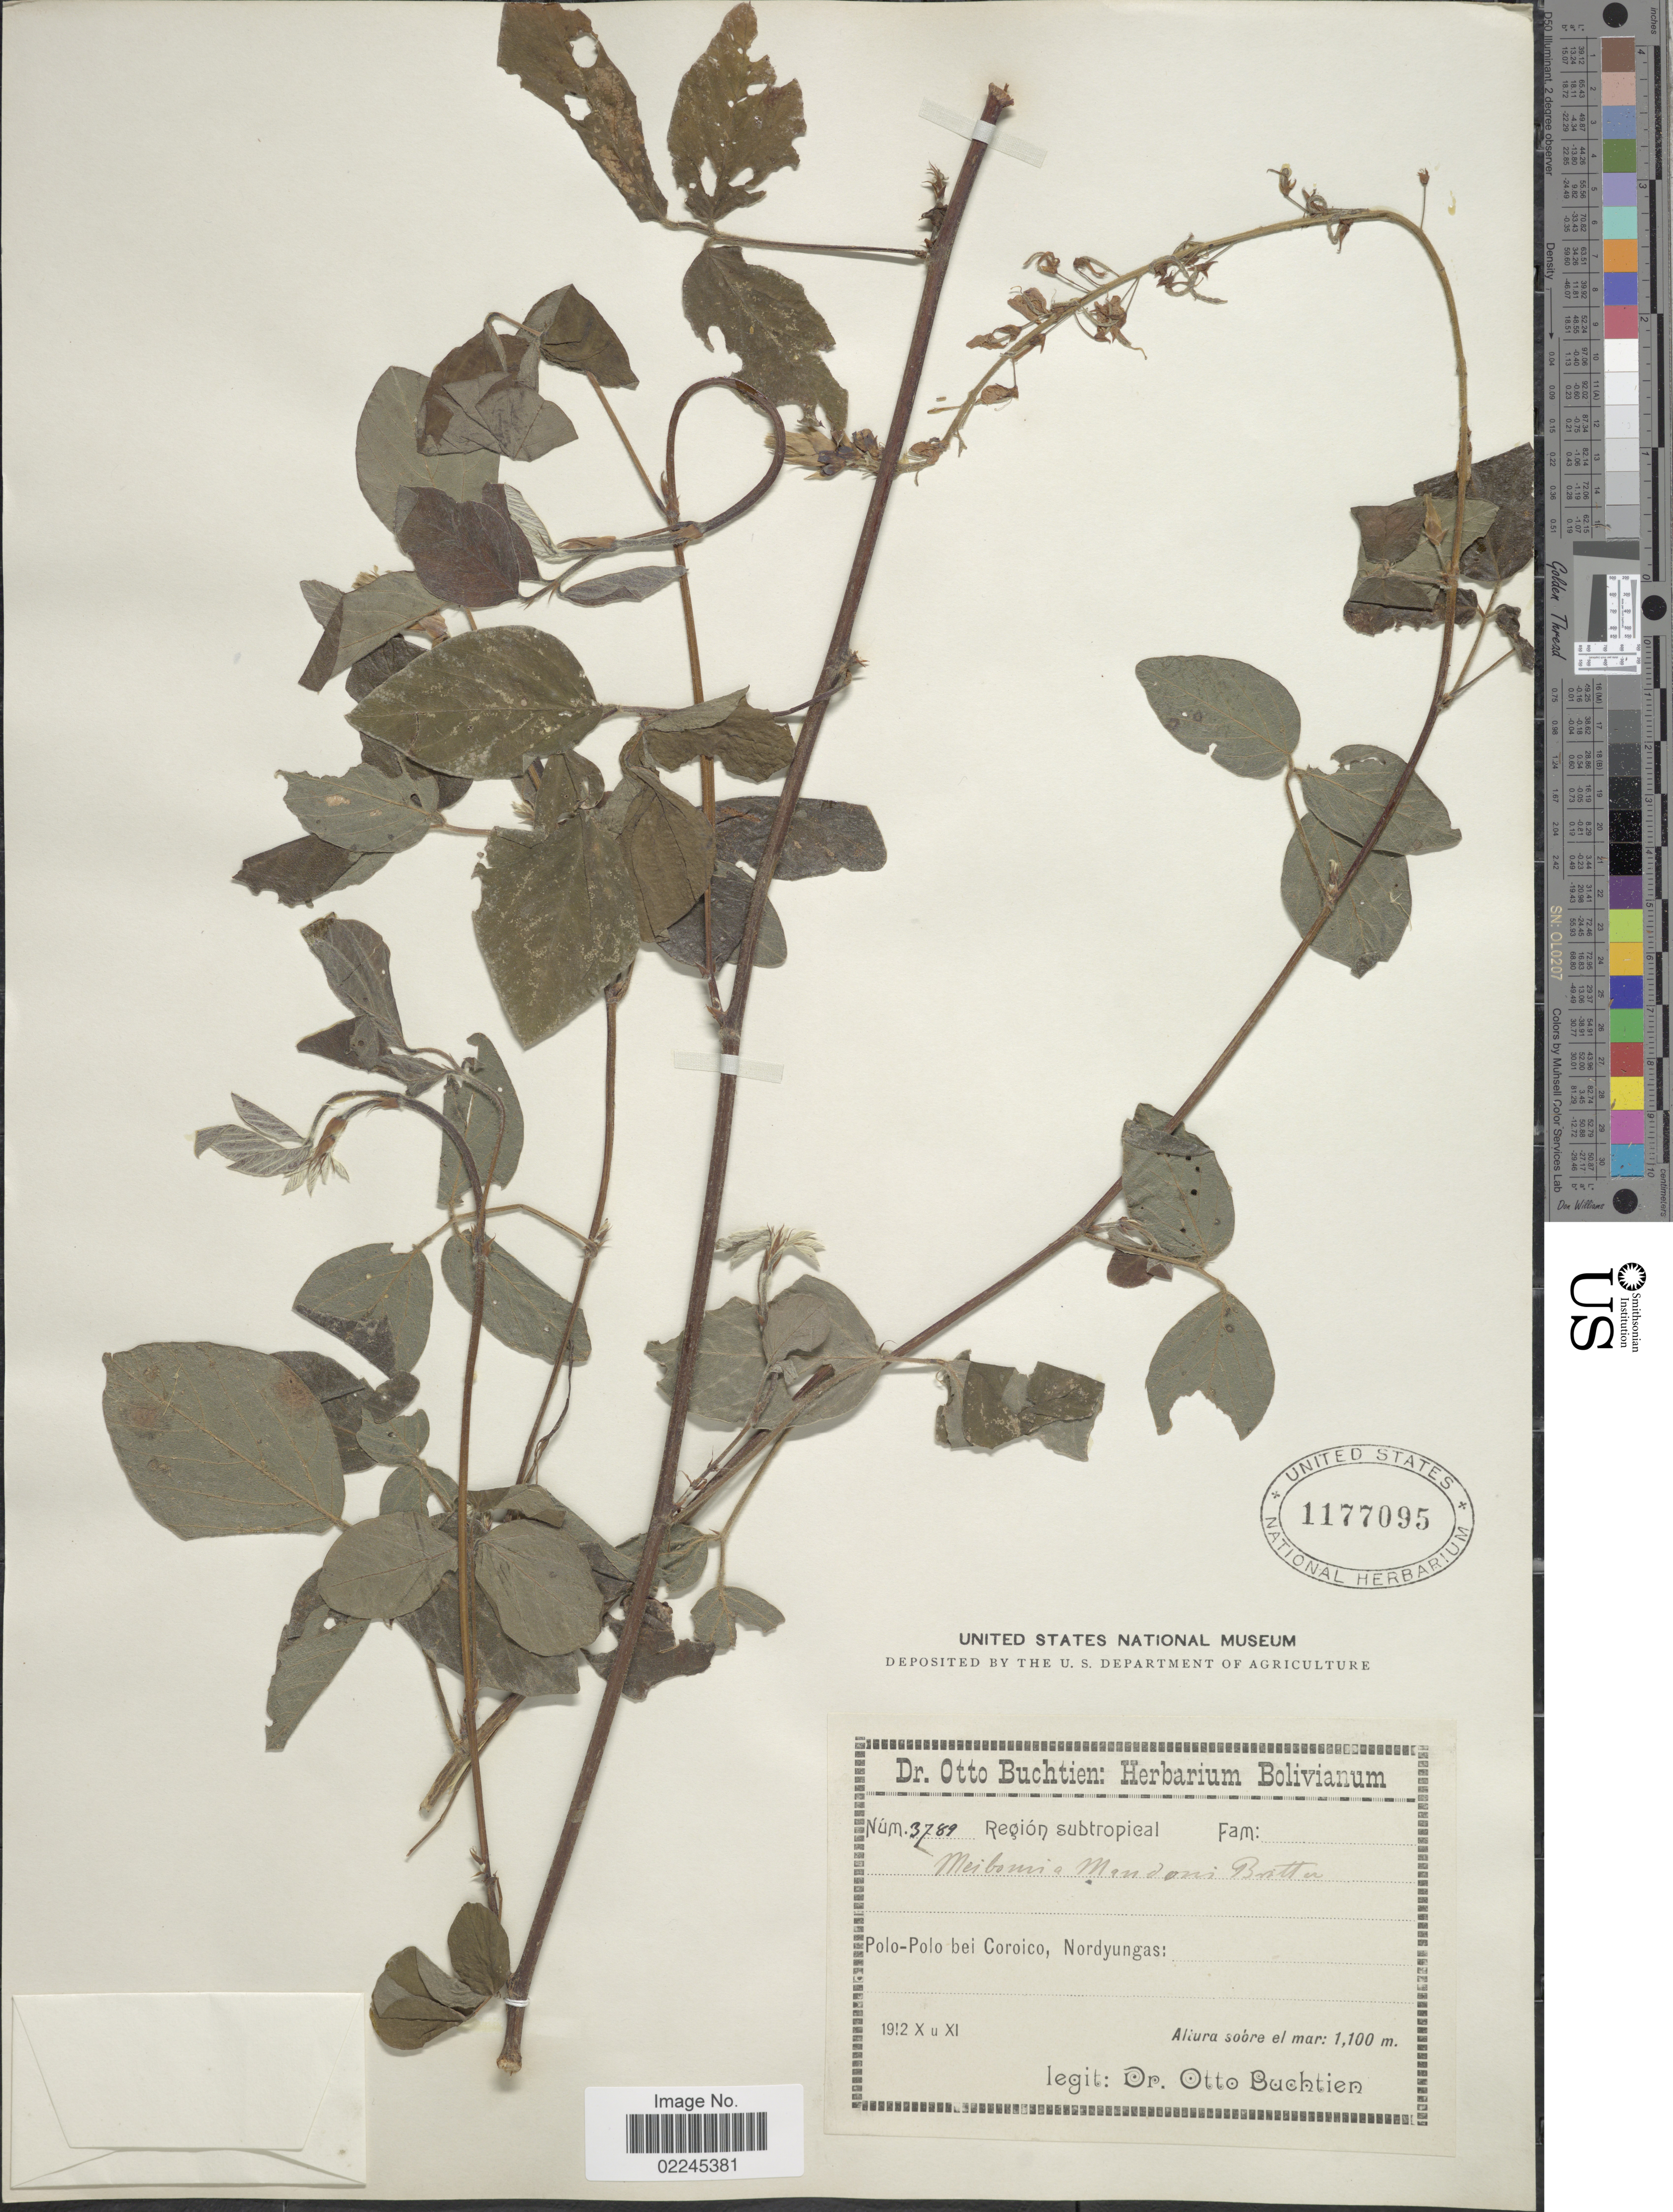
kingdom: Plantae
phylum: Tracheophyta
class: Magnoliopsida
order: Fabales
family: Fabaceae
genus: Desmodium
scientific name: Desmodium limense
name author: Hook.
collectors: O. Buchtien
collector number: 3789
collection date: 1912-10/1912-11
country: Bolivia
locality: Polo-Polo bei Coroico, Nordyungas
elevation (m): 1100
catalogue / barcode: US 1177095